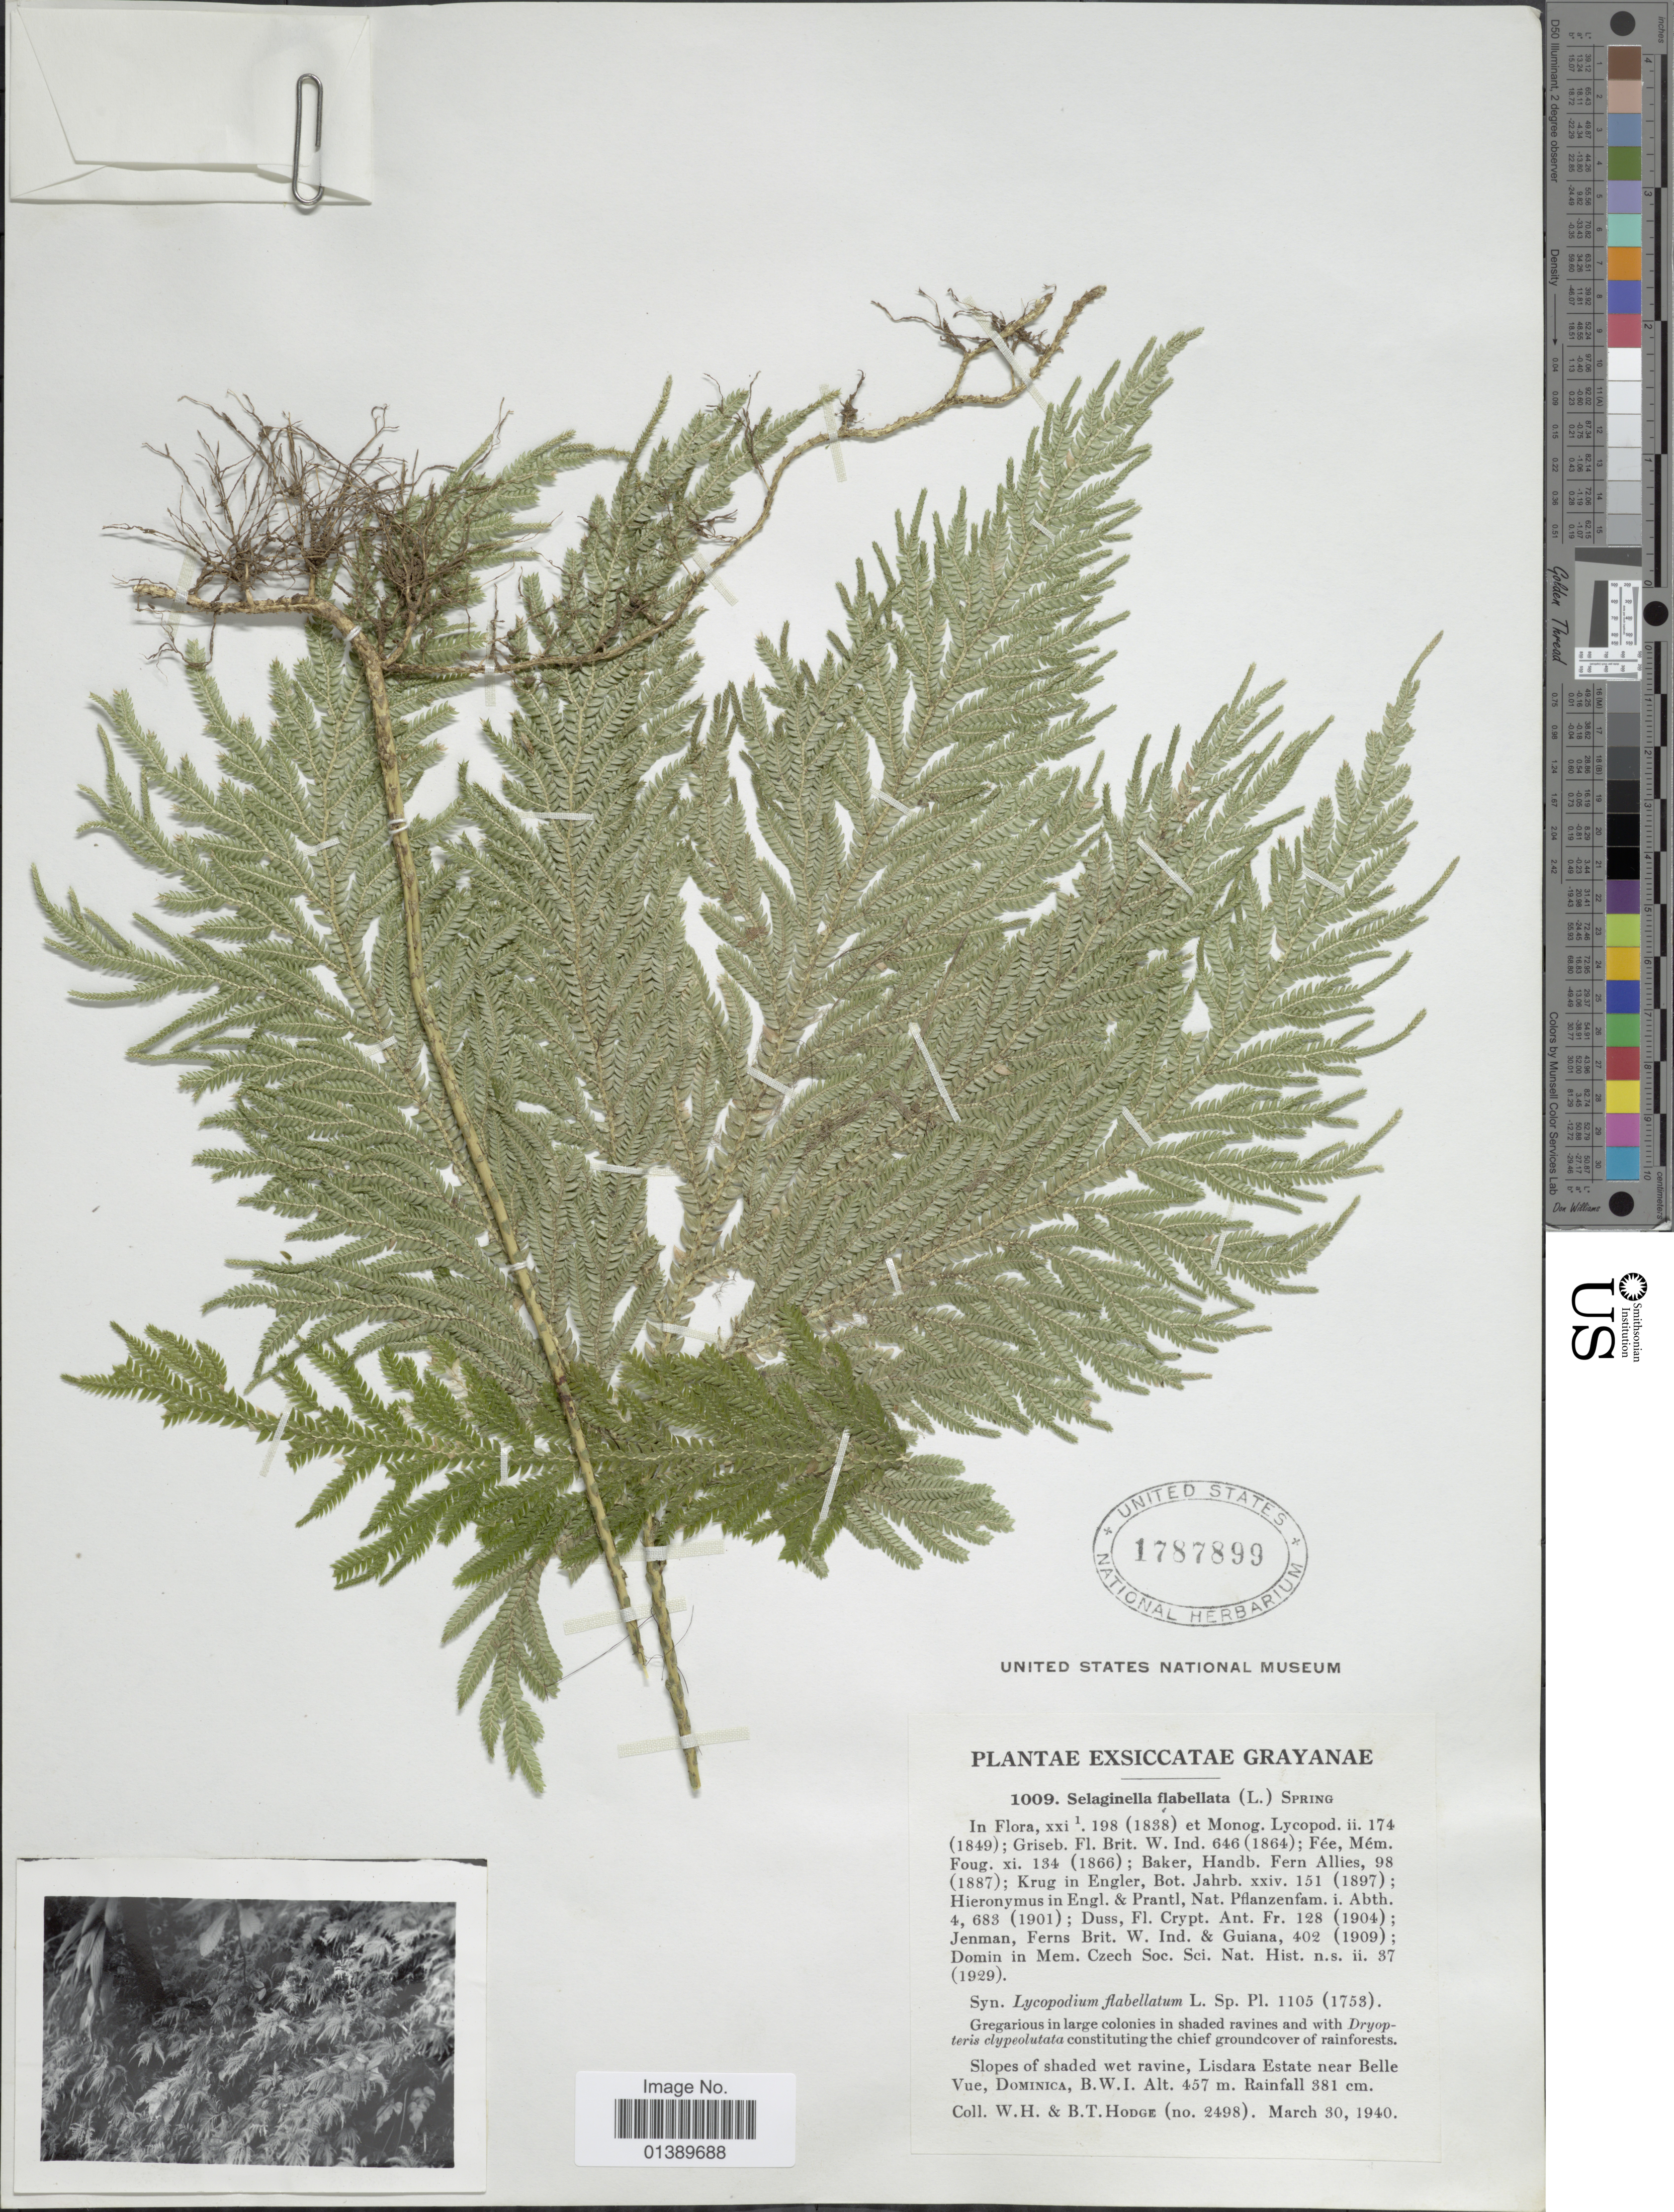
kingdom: Plantae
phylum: Tracheophyta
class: Lycopodiopsida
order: Selaginellales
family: Selaginellaceae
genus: Selaginella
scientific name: Selaginella flabellata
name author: L.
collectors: W. Hodge & B. Hodge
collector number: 2498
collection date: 1940-03-30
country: Dominica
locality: Slopes of shaded wet ravine, Lisdara Estate near Belle Vue, B.W.I.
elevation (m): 457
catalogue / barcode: US 1787899